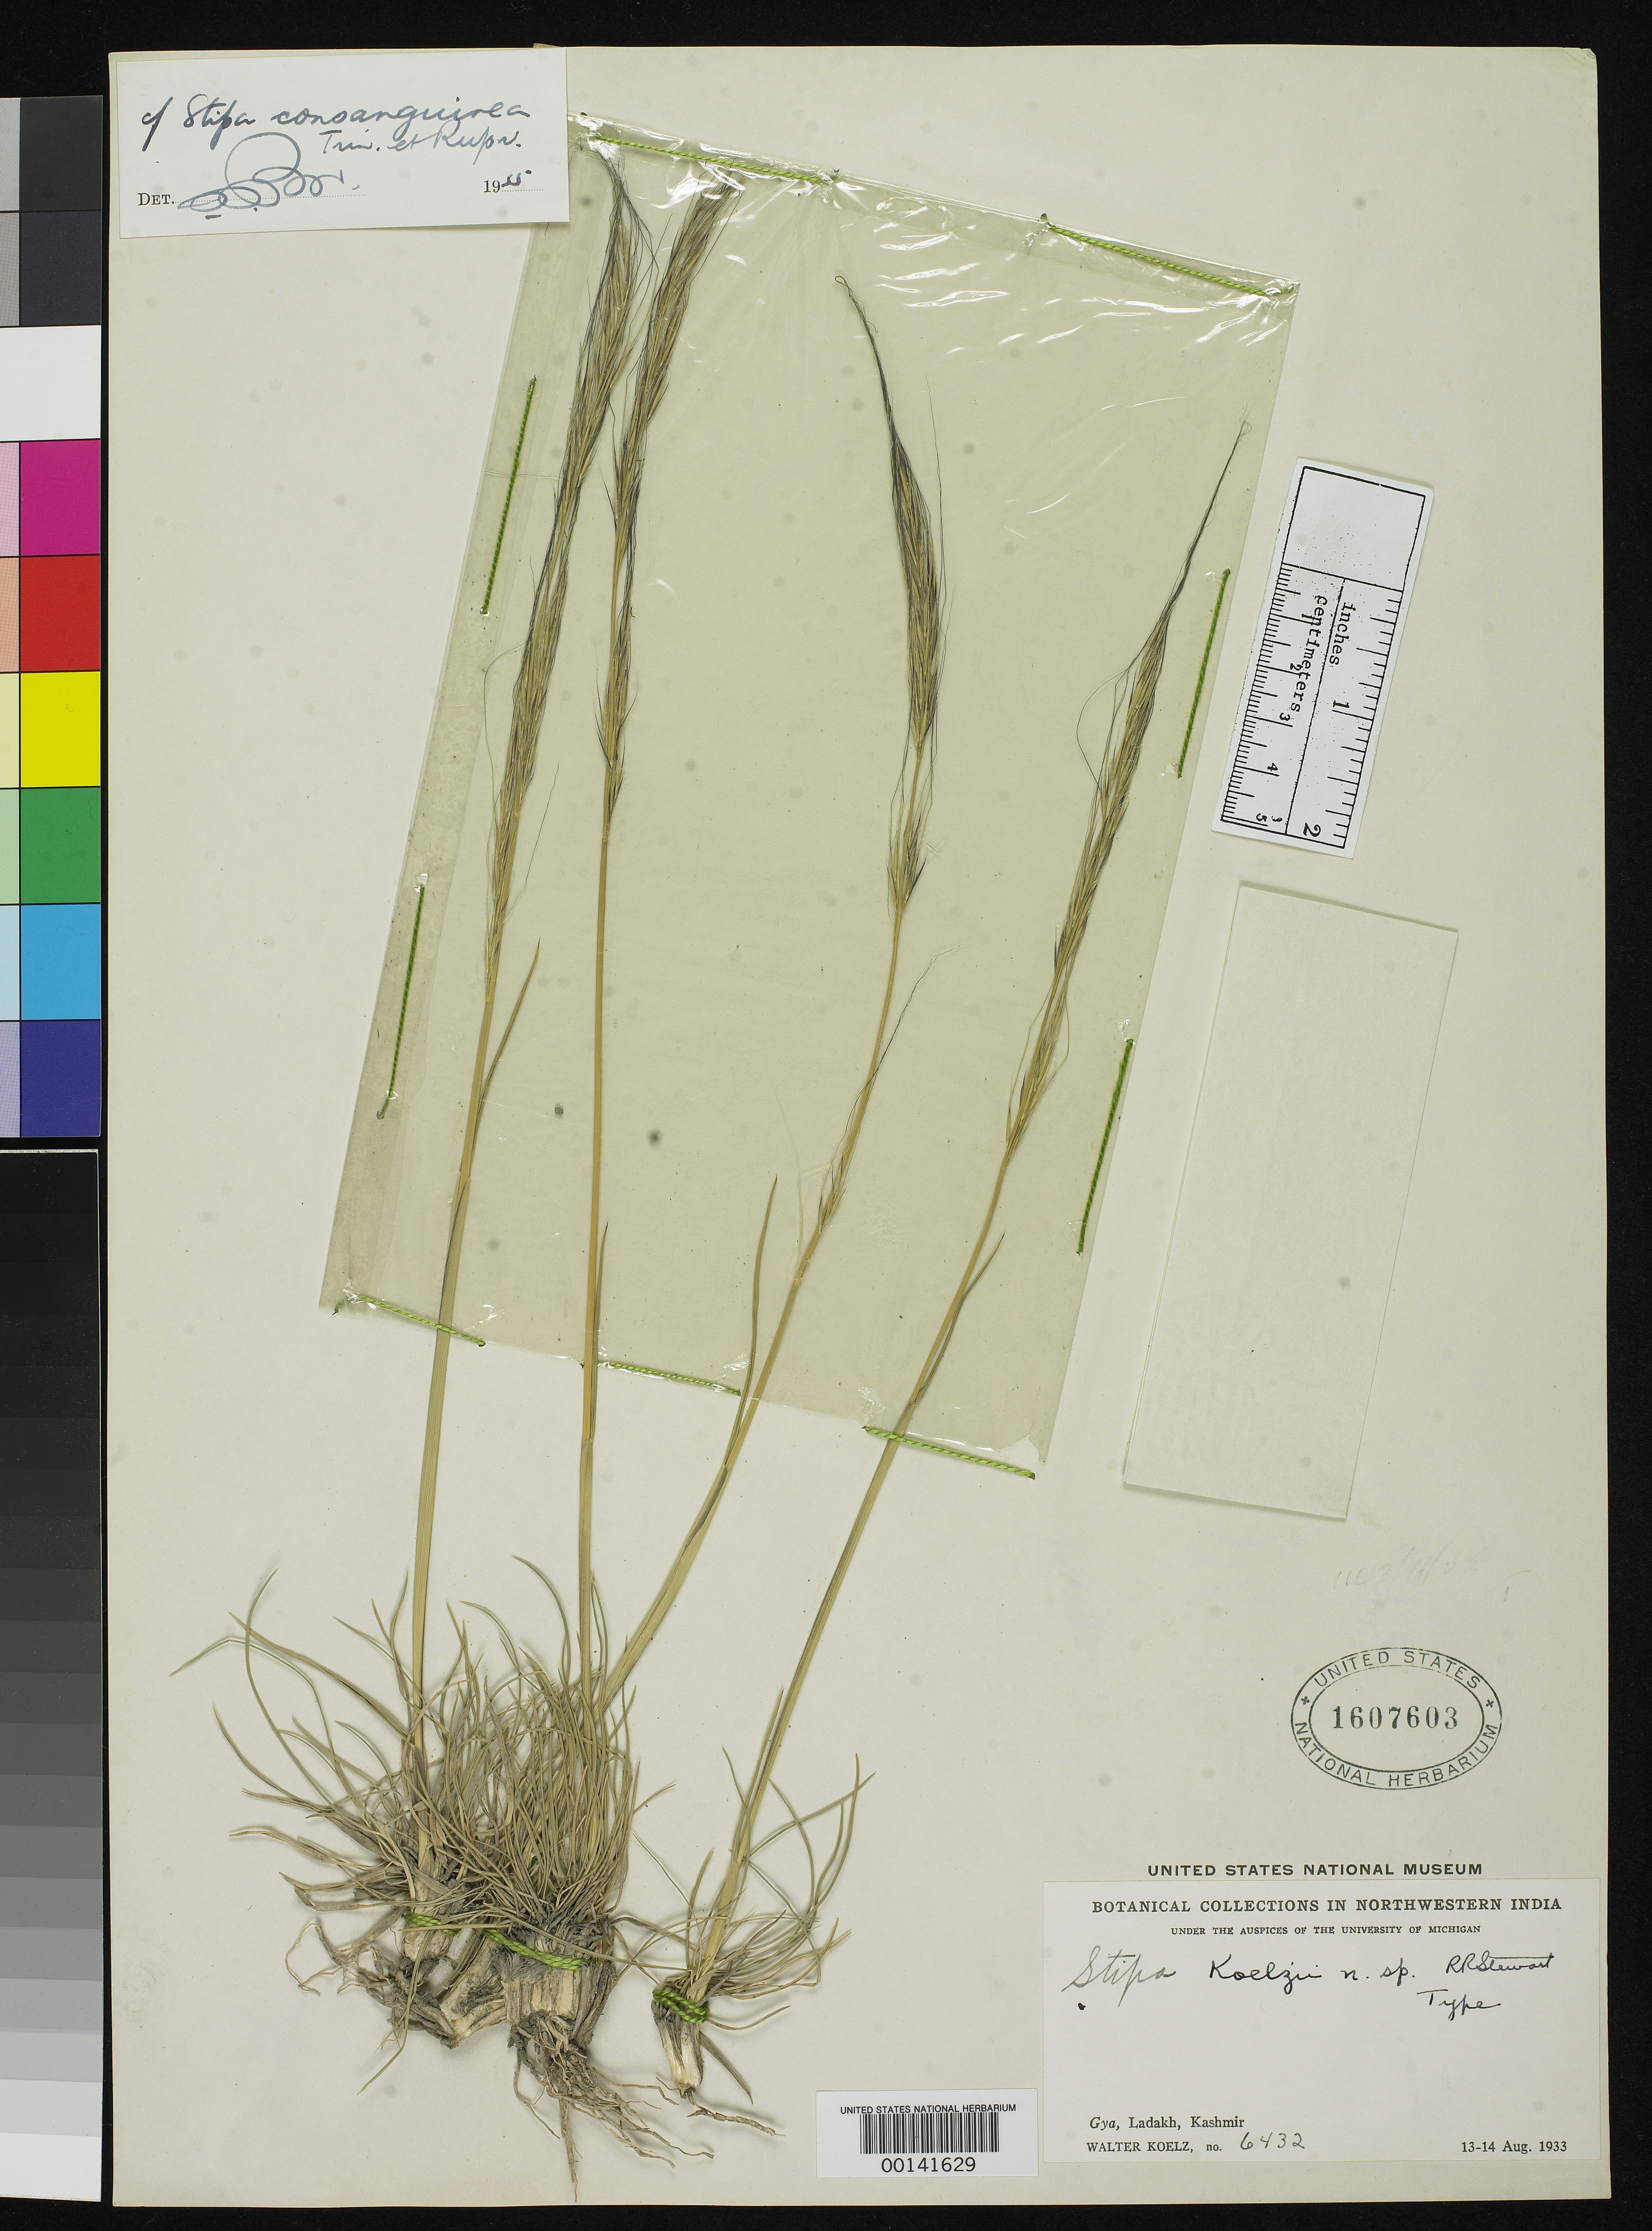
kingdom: Plantae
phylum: Tracheophyta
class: Liliopsida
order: Poales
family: Poaceae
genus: Stipa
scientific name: Stipa koelzii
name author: R.R. Stewart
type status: Holotype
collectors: W. N. Koelz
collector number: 6432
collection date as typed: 13 Aug 1933 to 14 Aug 1933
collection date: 1933-08-13/1933-08-14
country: India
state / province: Jammu and Kashmir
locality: Gya Ladakh.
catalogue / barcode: US 1607603